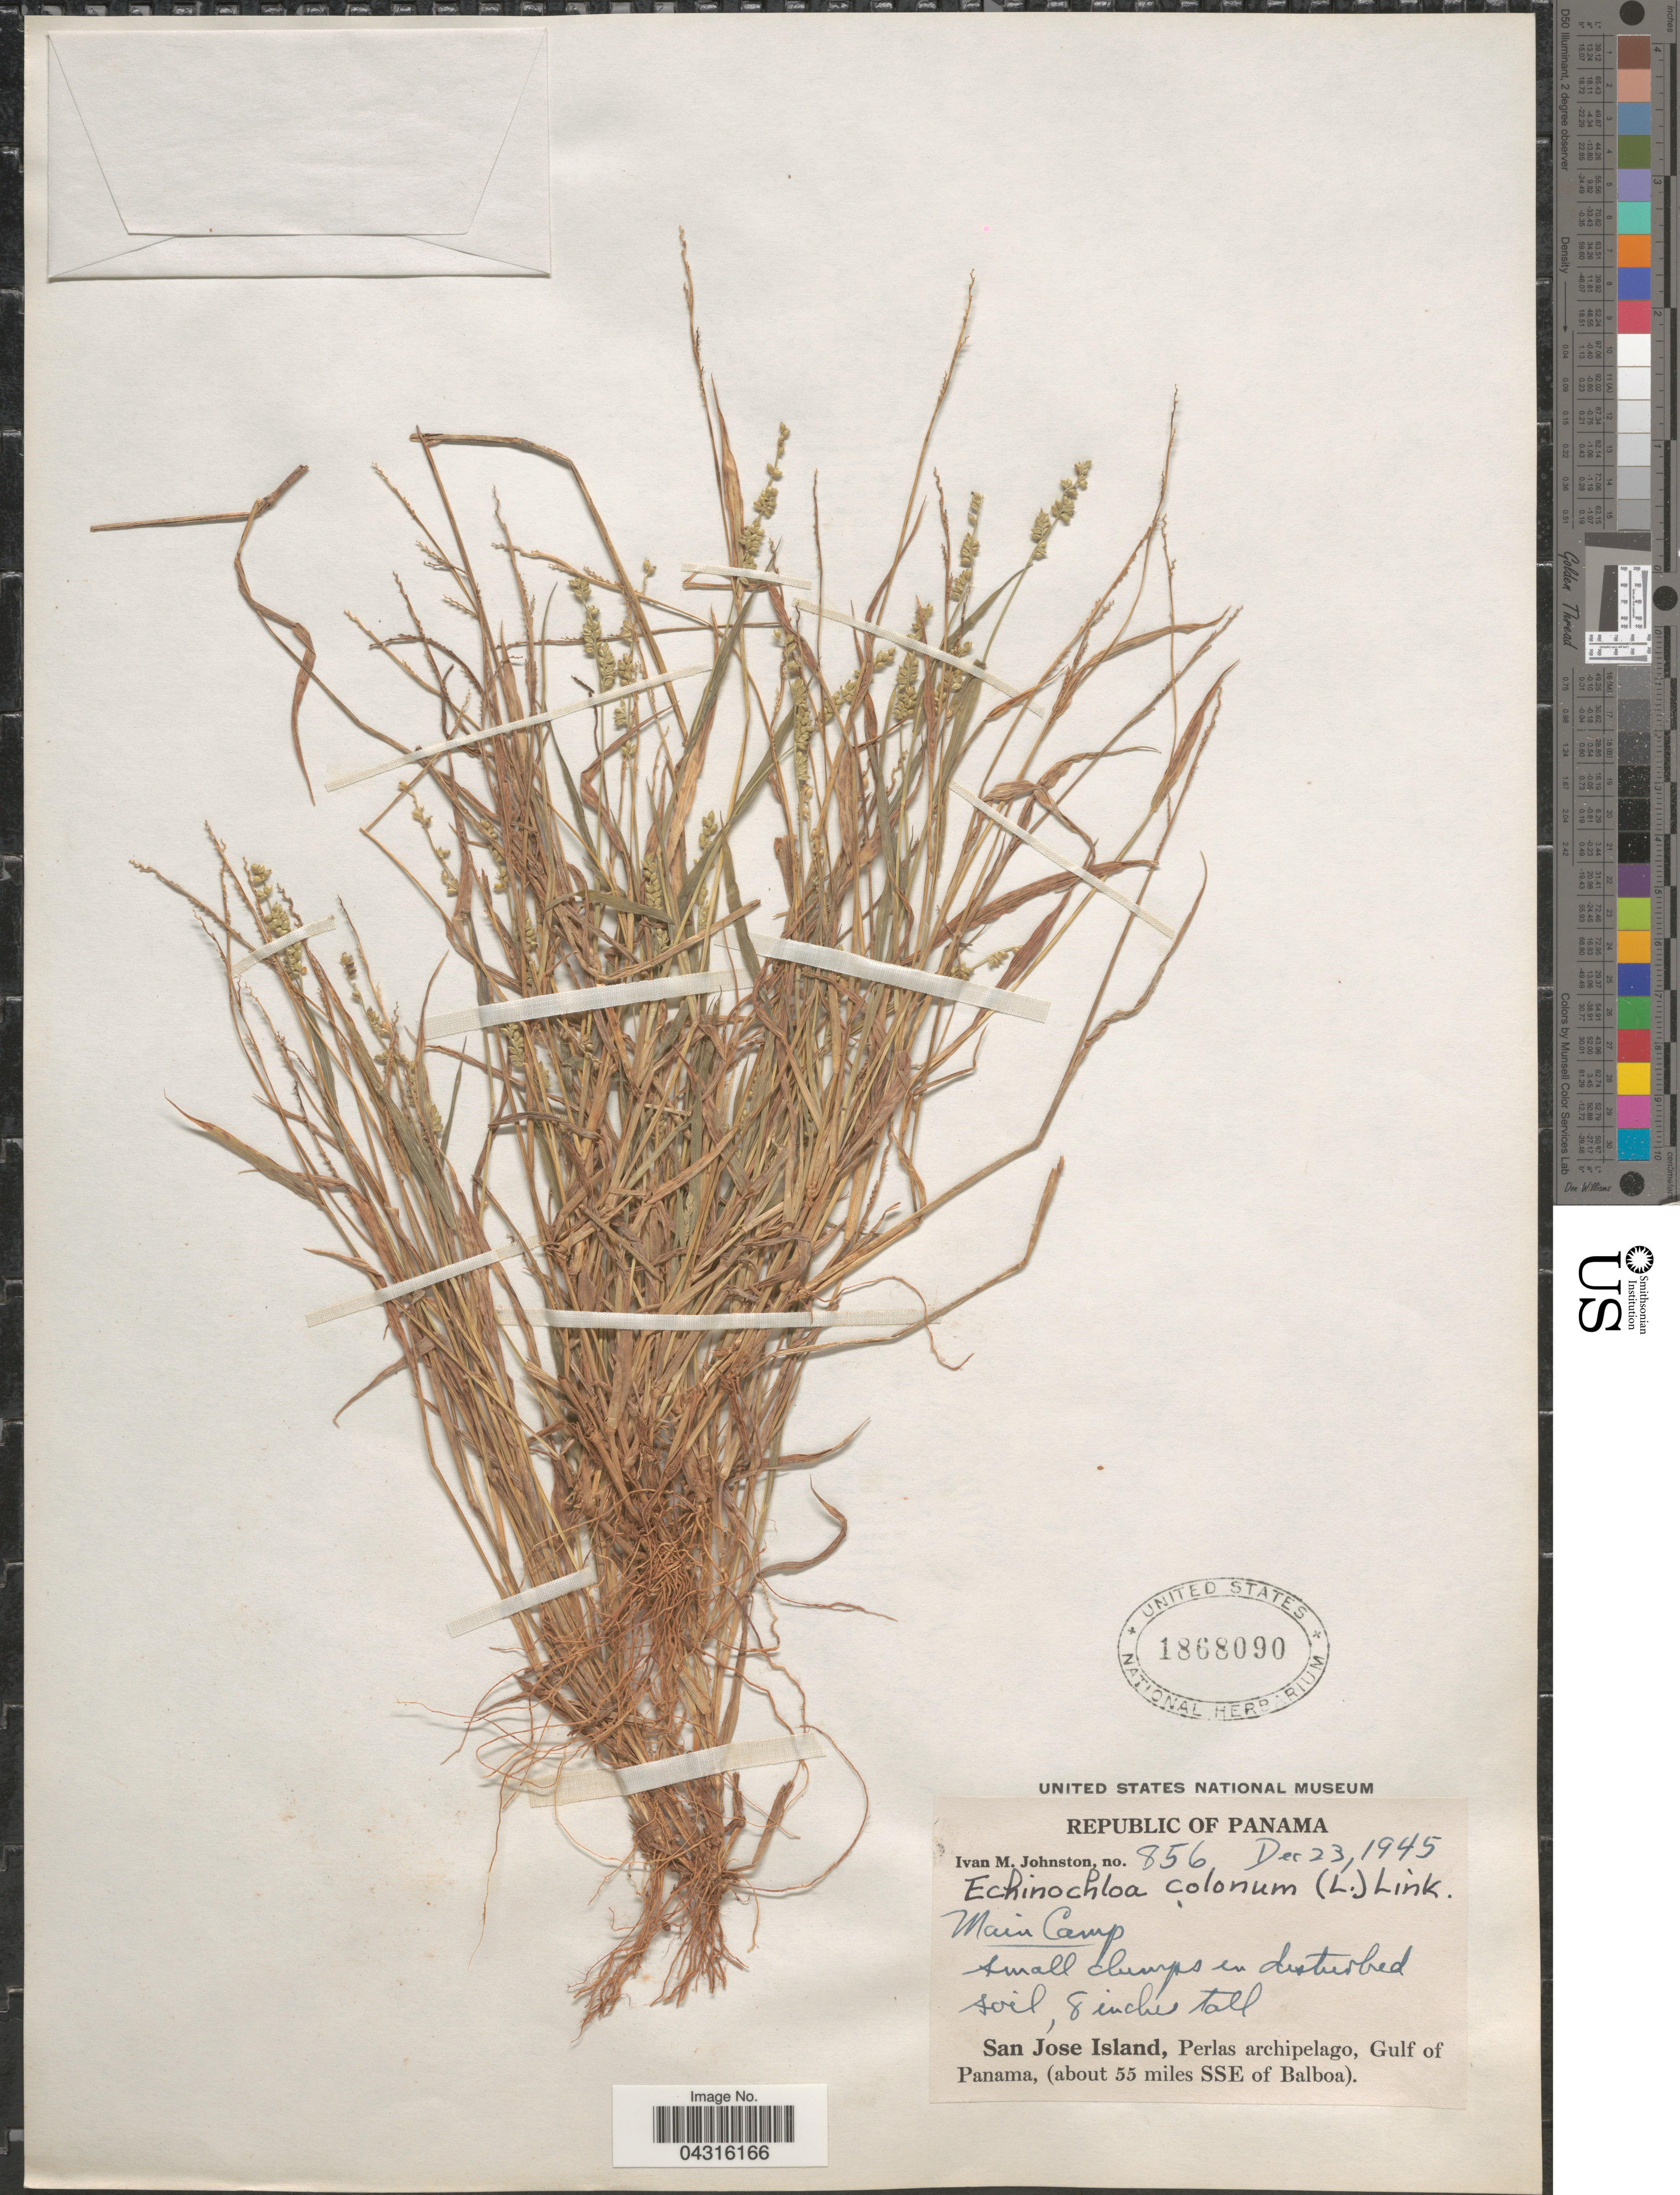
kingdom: Plantae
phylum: Tracheophyta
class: Liliopsida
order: Poales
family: Poaceae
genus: Echinochloa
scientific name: Echinochloa colona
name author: (L.) Link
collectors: I.M. Johnston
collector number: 856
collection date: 1945-12-23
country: Panama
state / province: Panamá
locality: San Jose Island, Perlas archipelago, Gulf of Panama, (about 55 miles SSE of Balboa).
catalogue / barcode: US 1868090